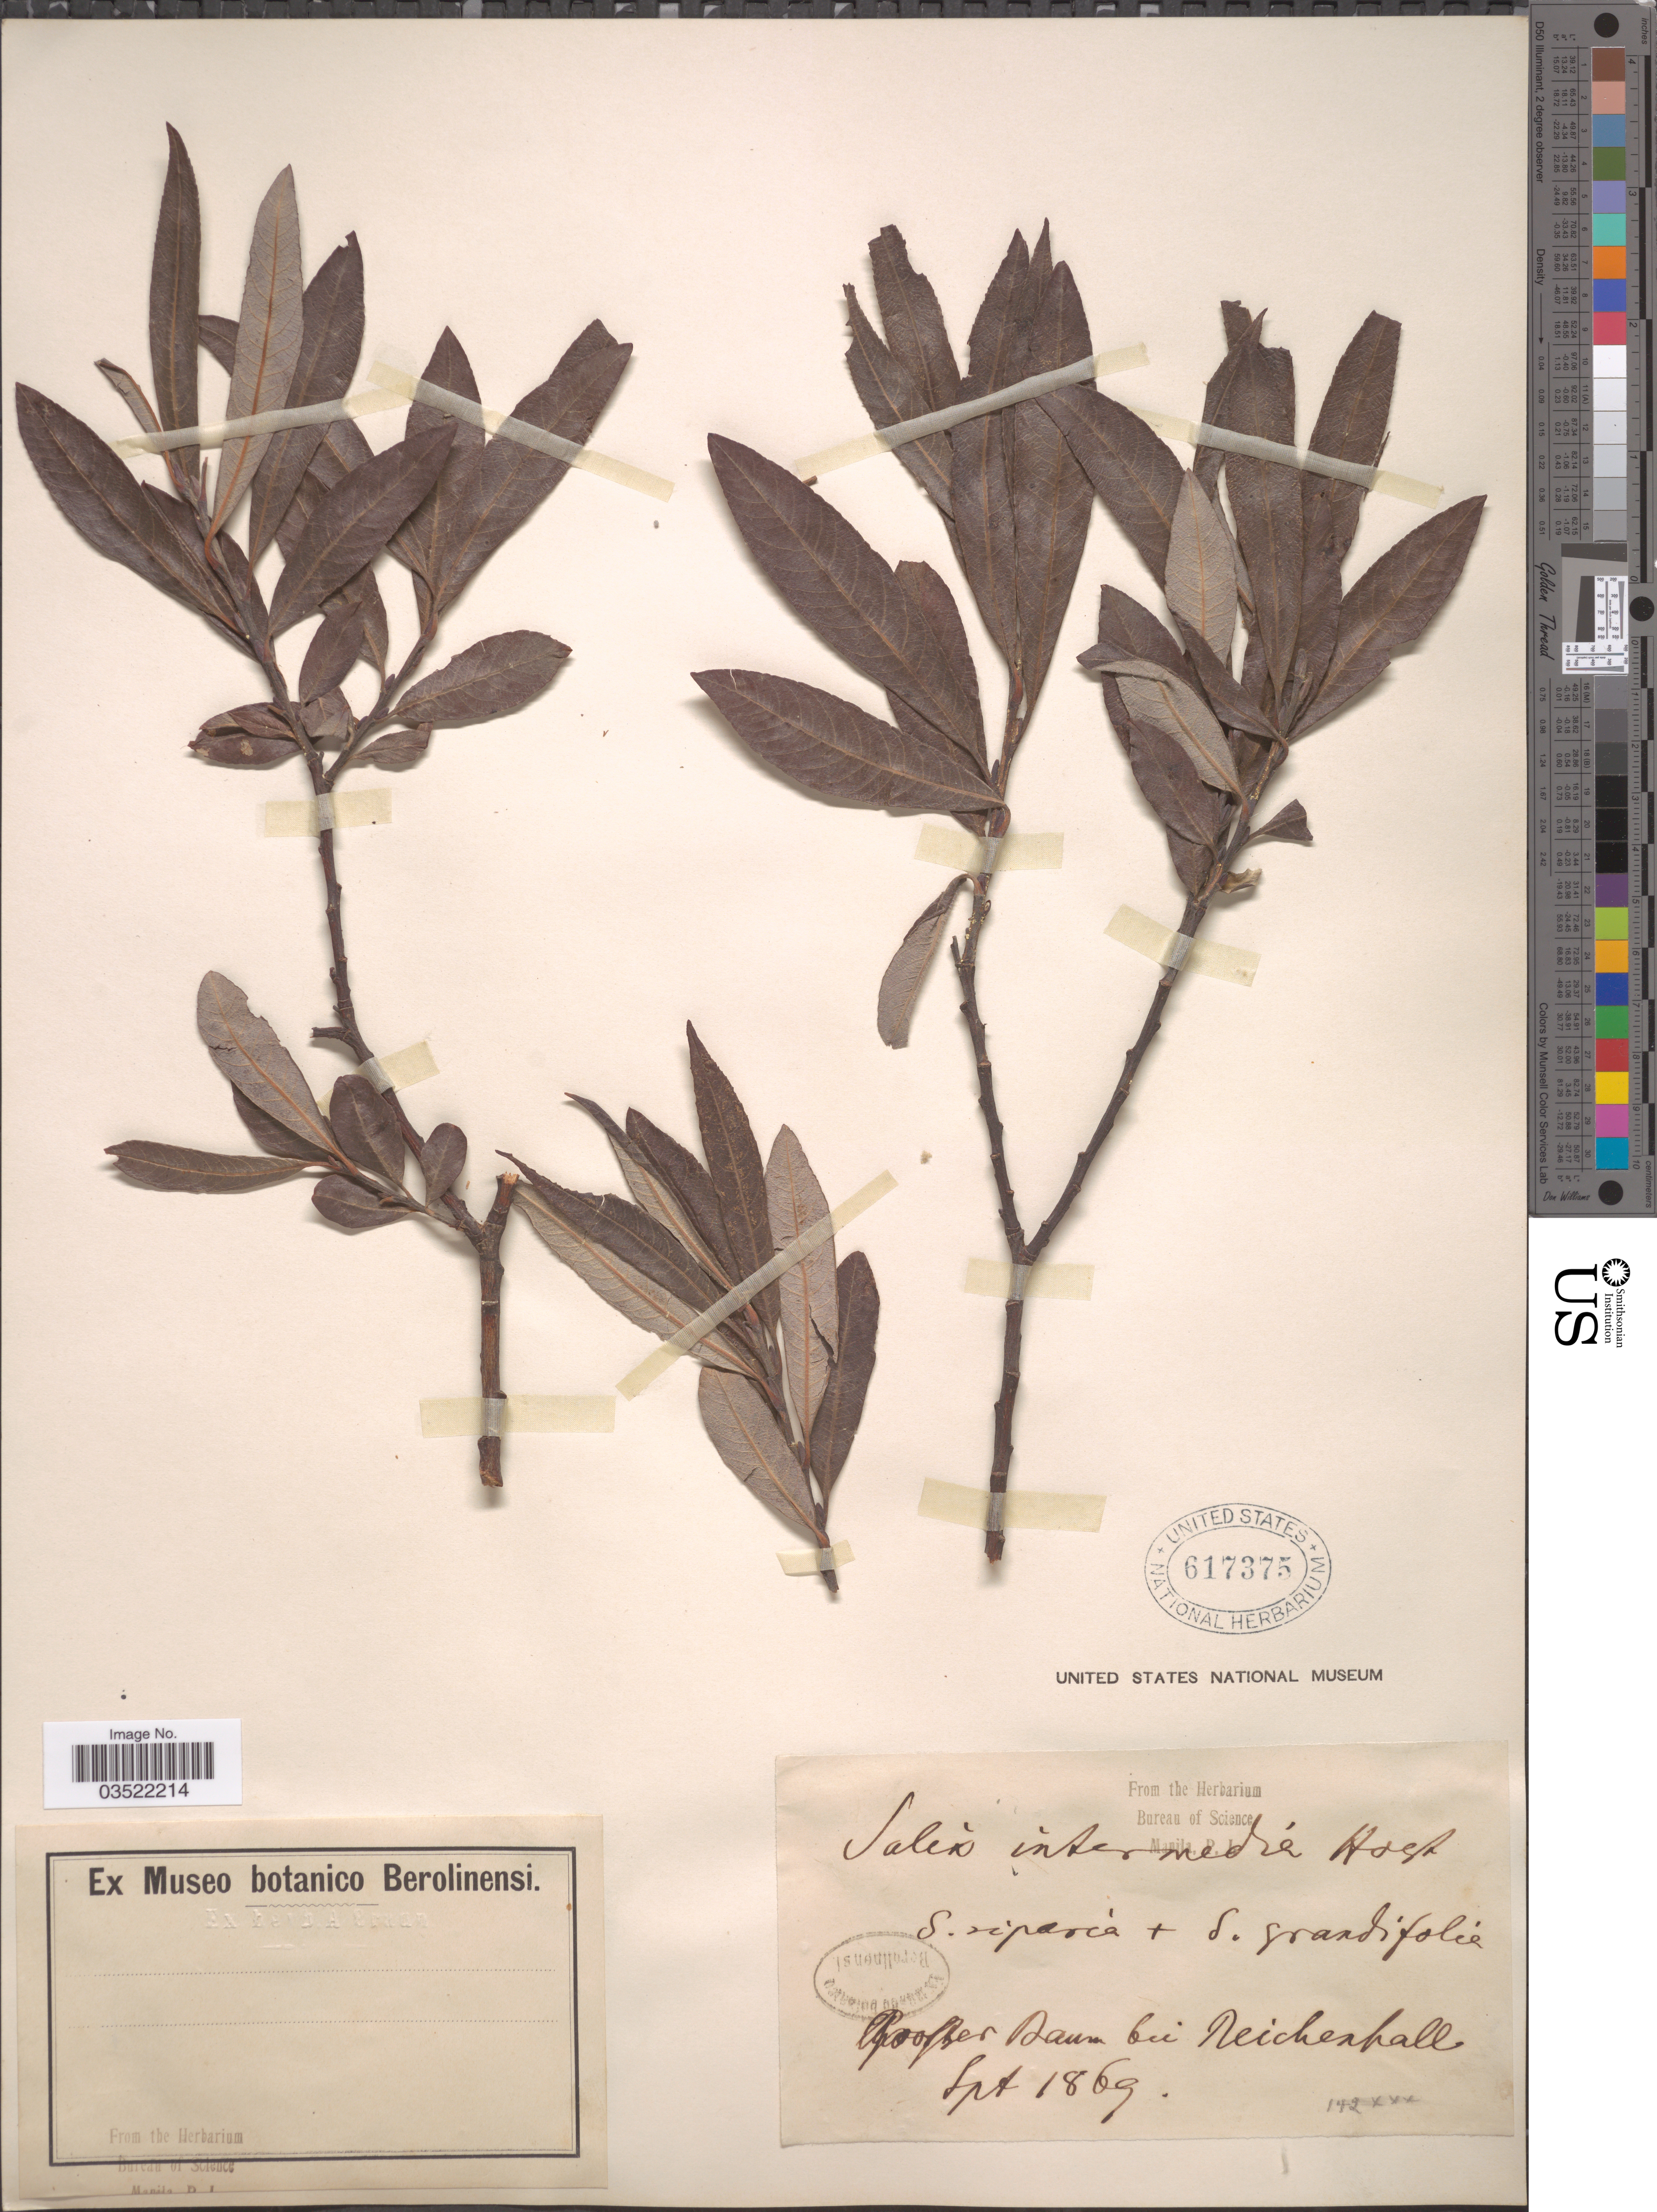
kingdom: Plantae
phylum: Tracheophyta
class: Magnoliopsida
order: Malpighiales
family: Salicaceae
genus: Salix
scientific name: Salix intermedia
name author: Host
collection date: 1869-09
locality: Baum bei Reichenhall. [interpreted]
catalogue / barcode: US 617375